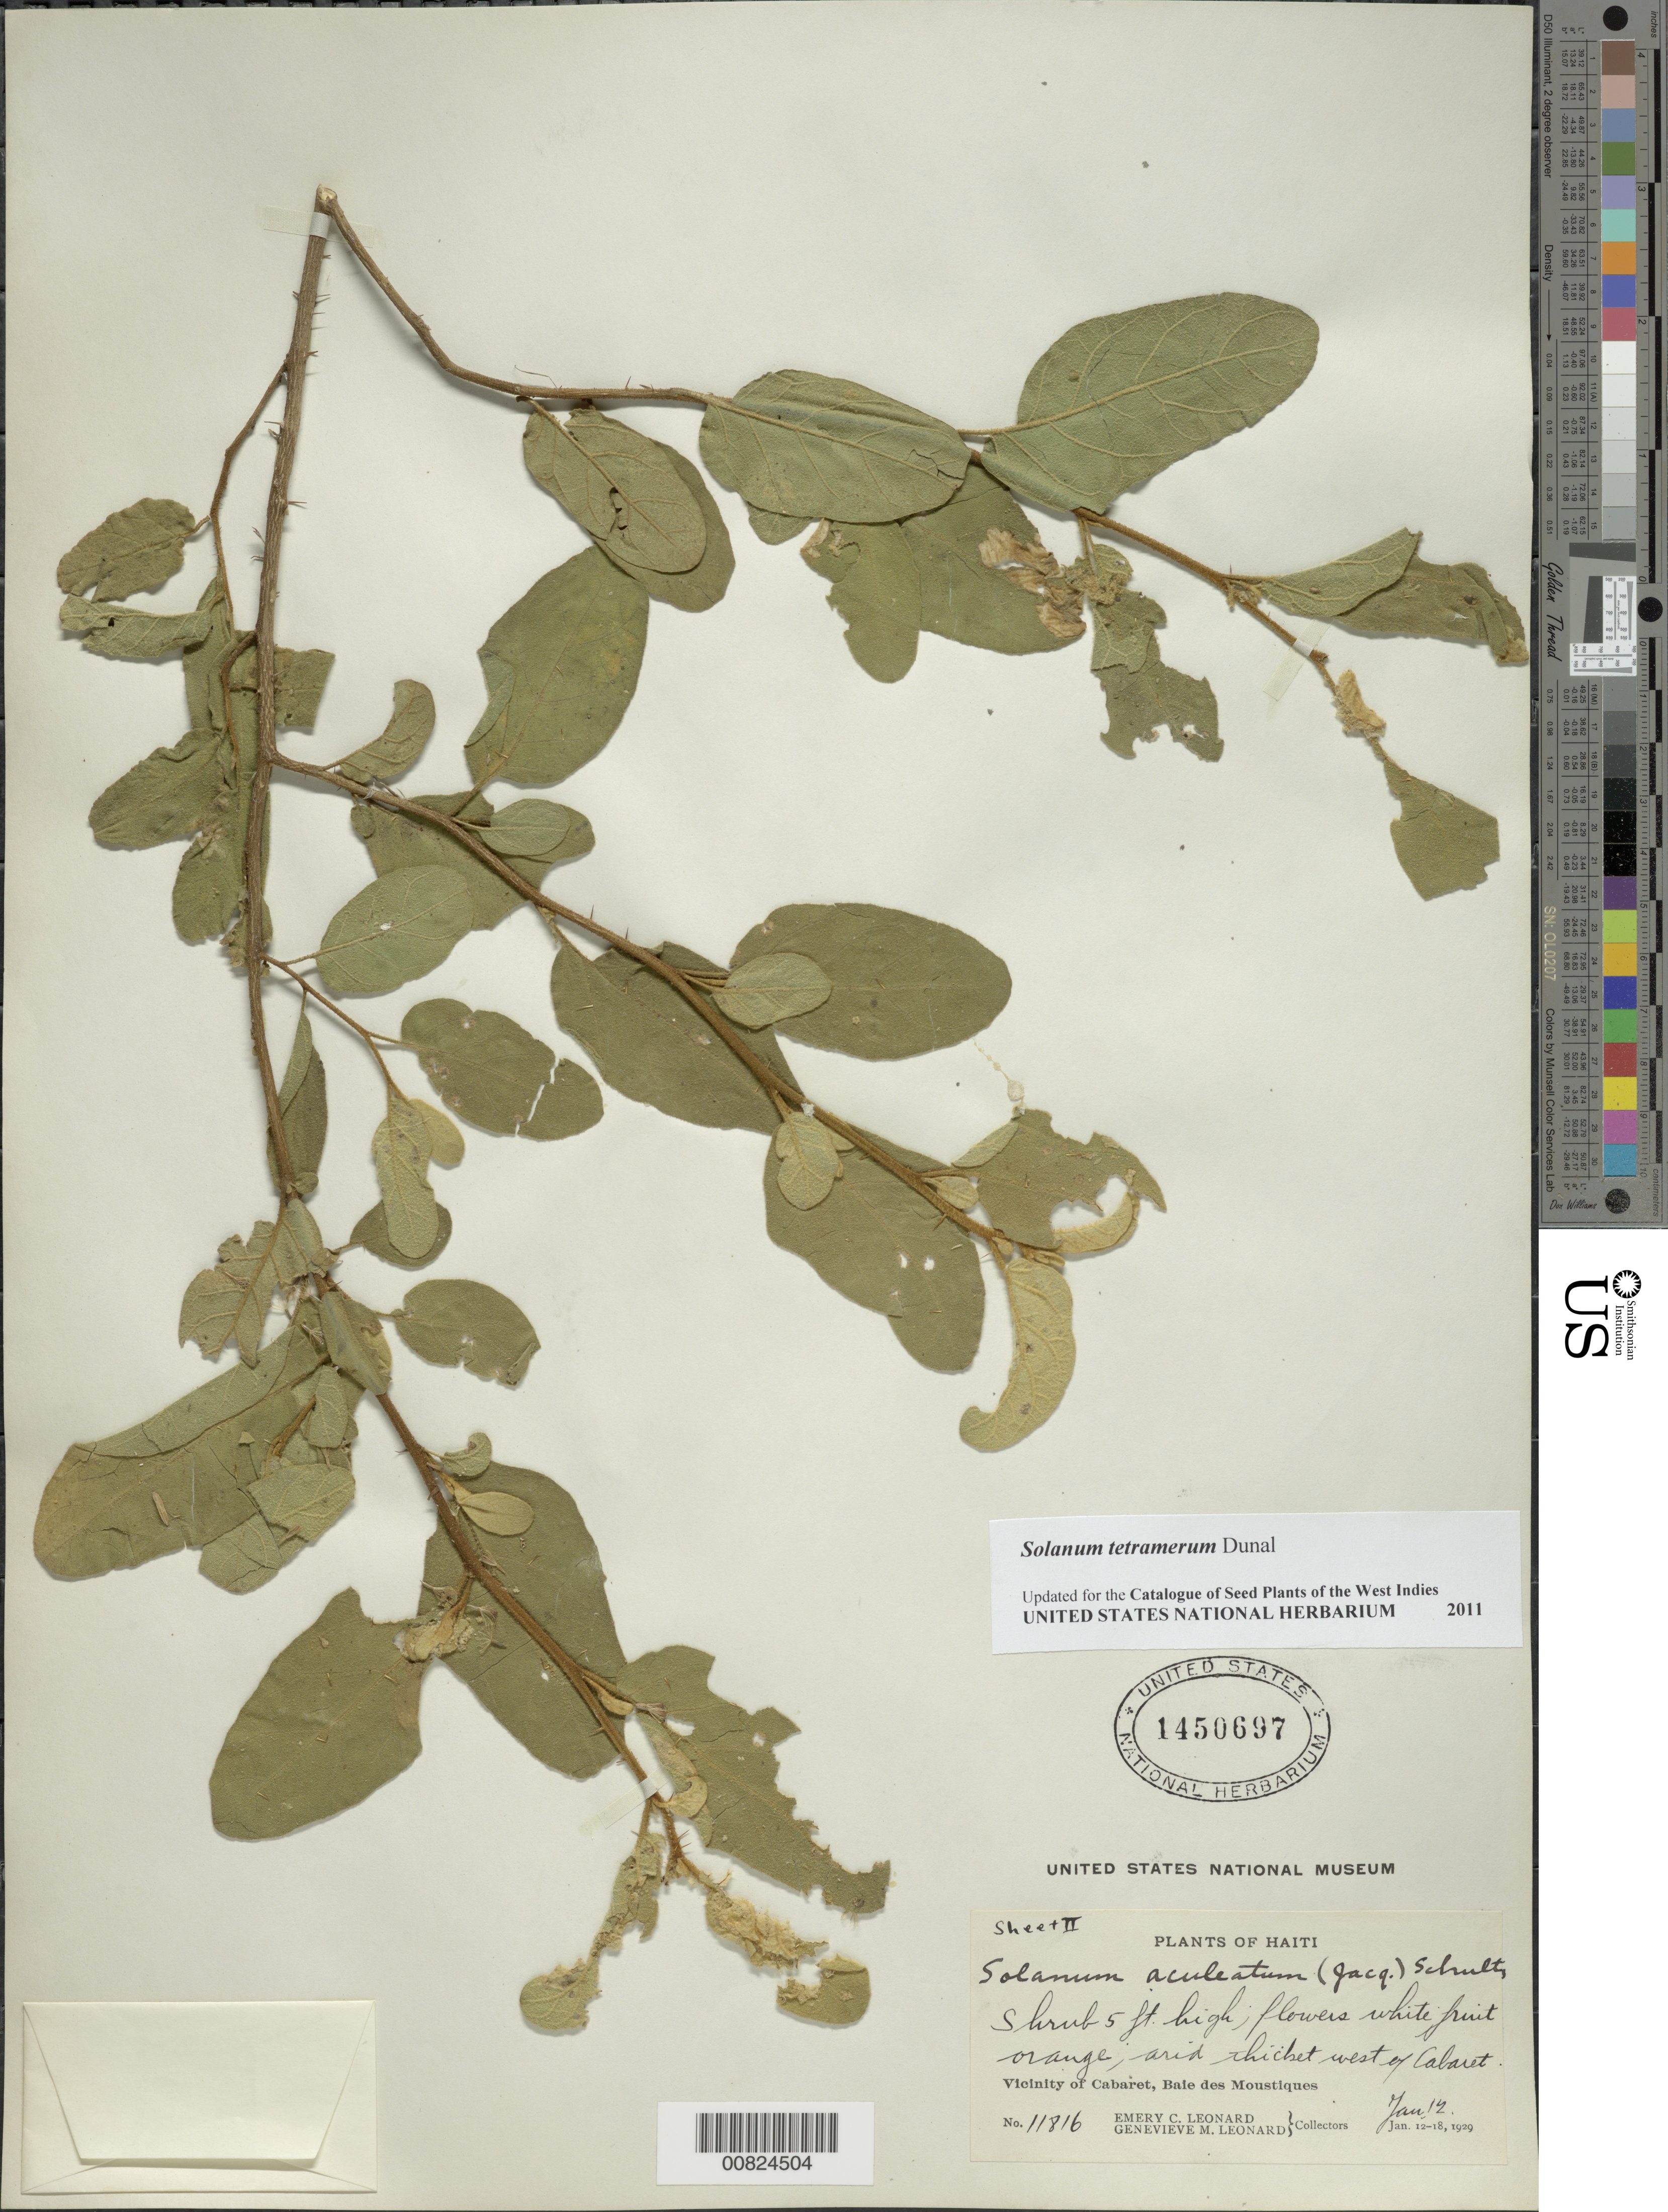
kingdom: Plantae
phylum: Tracheophyta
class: Magnoliopsida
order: Solanales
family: Solanaceae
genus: Solanum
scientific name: Solanum aquartia var. aquartia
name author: Dunal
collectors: E. C. Leonard & G. M. Leonard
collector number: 11816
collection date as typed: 12 Jan 1929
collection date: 1929-01-12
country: Haiti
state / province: Nord-Ouest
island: Hispaniola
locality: Vicinity of Cabaret, Baie des Moustiques, W of city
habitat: Arid thicket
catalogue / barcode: US 1450697